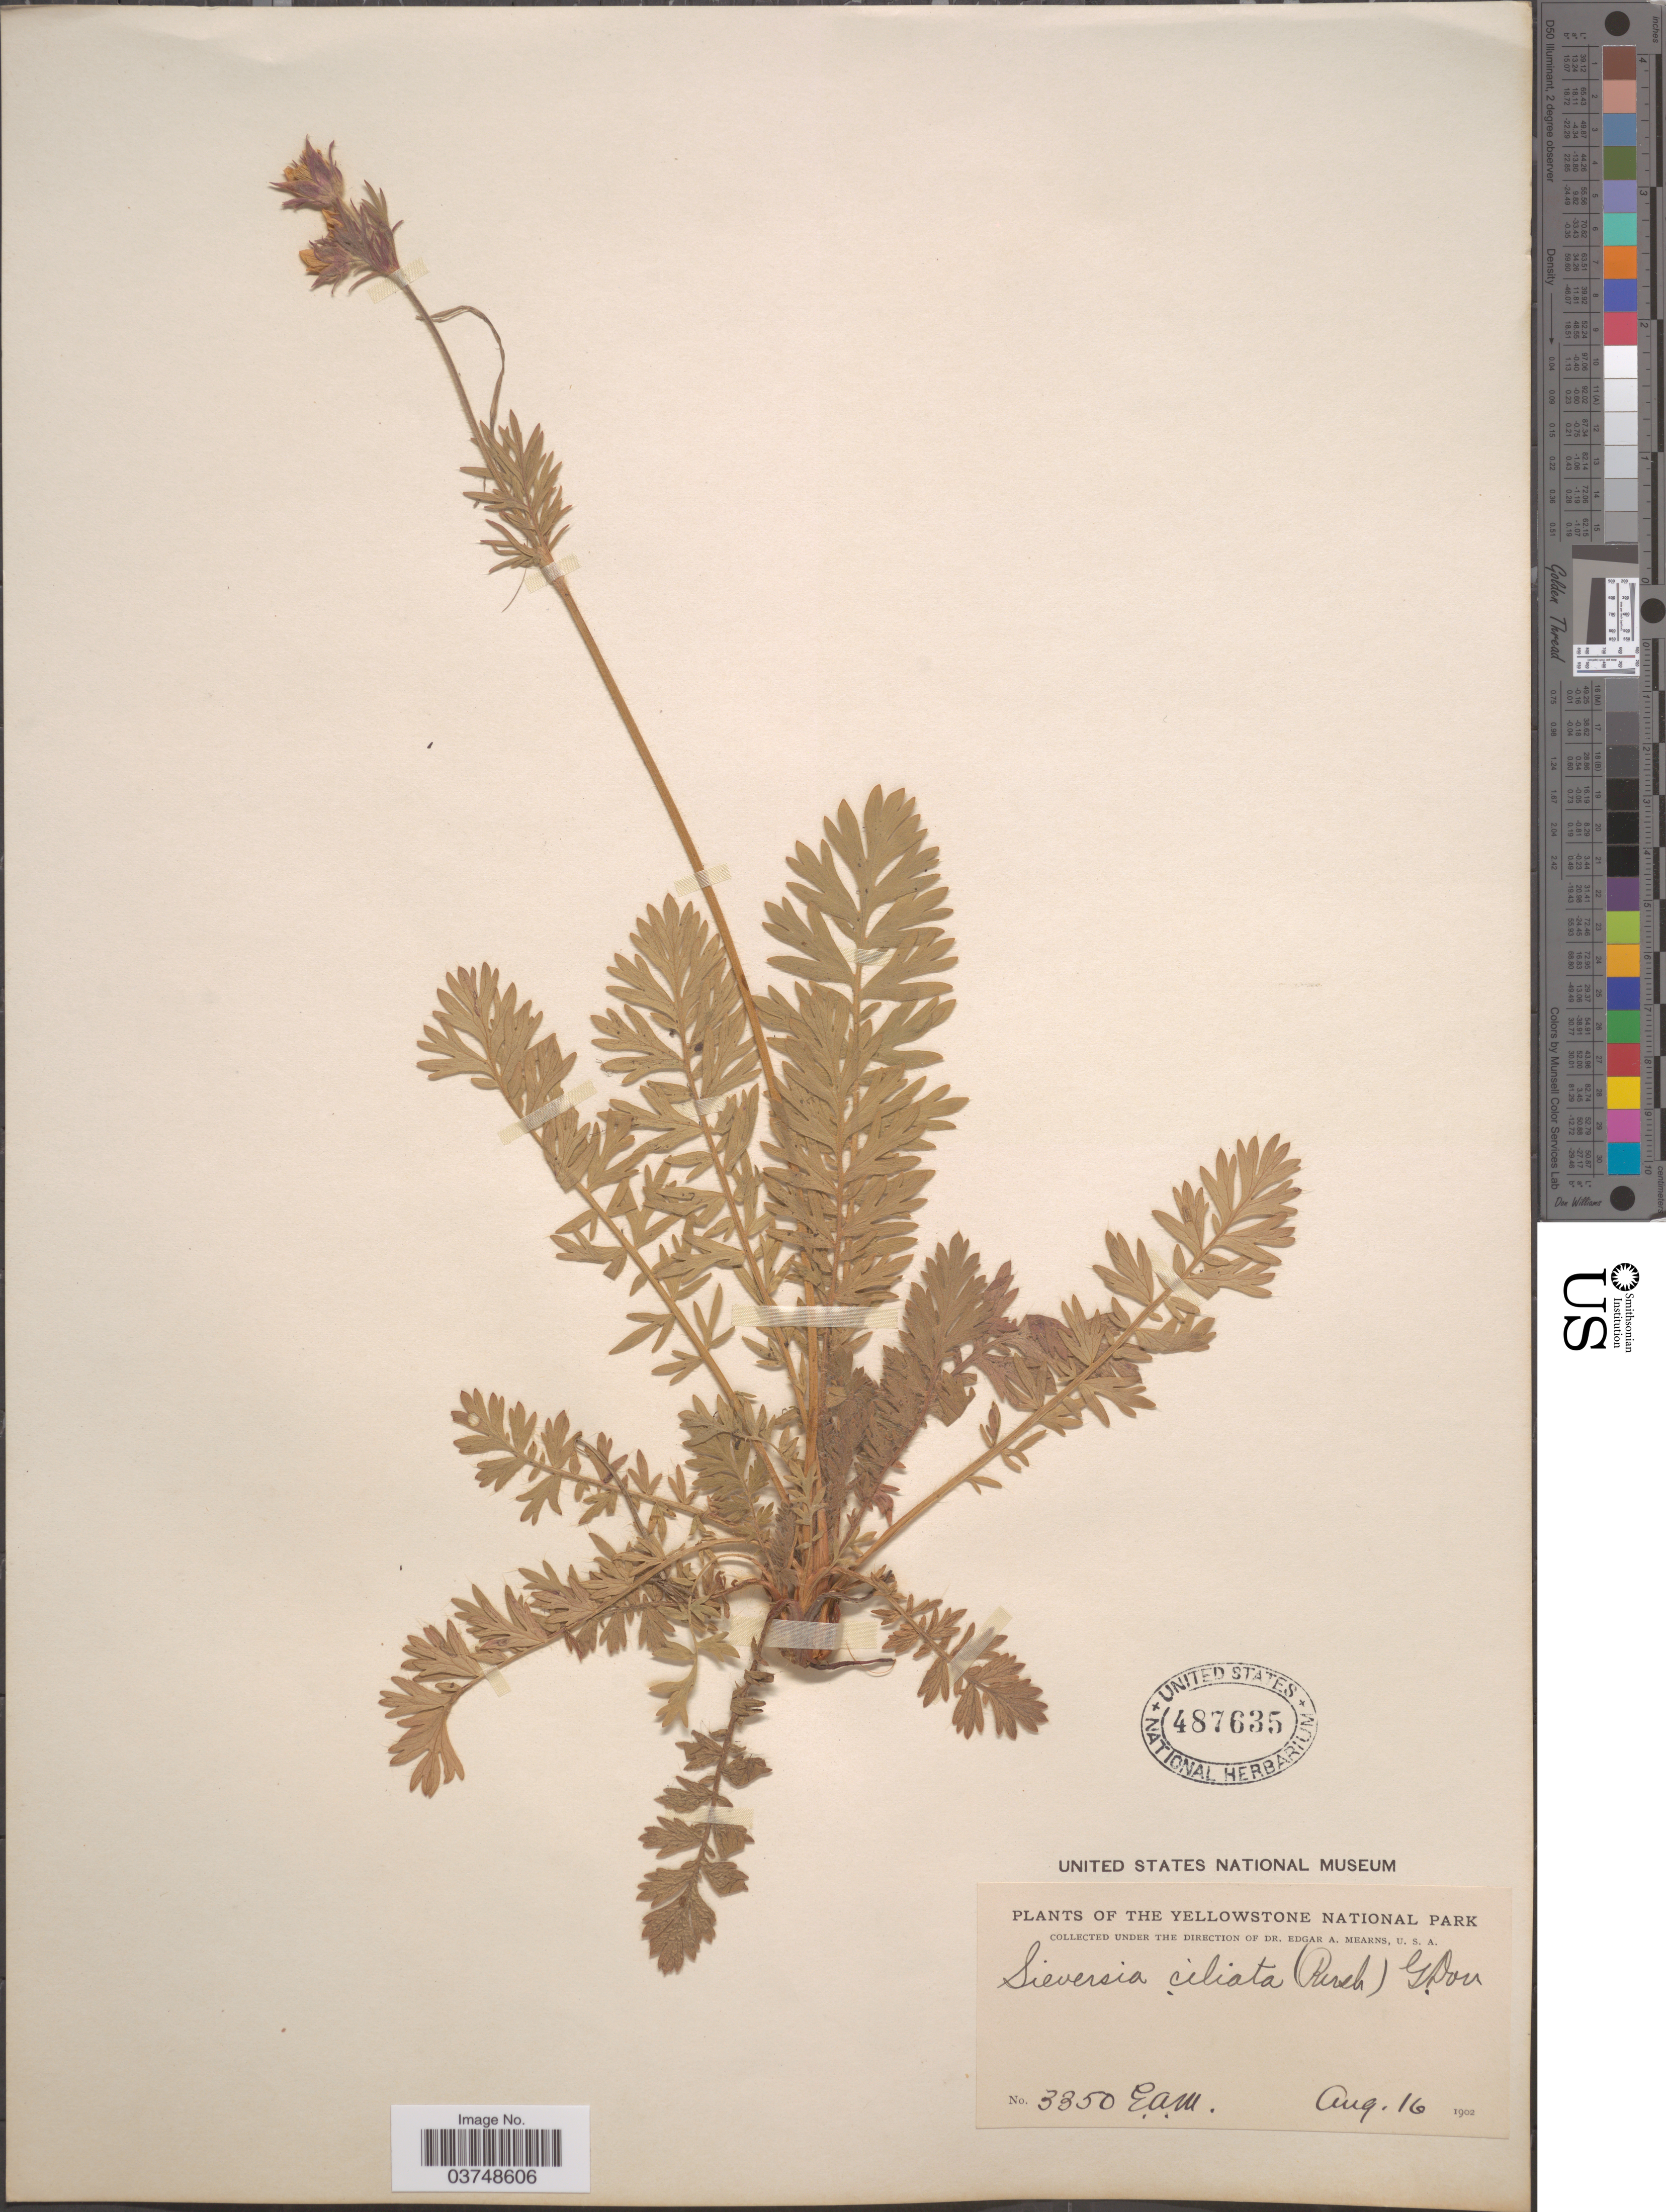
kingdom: Plantae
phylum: Tracheophyta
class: Magnoliopsida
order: Rosales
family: Rosaceae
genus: Geum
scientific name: Geum triflorum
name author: Pursh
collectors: E. A. Mearns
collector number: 3350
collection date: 1902-08-16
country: United States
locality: Yellowstone National Park.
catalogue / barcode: US 487635